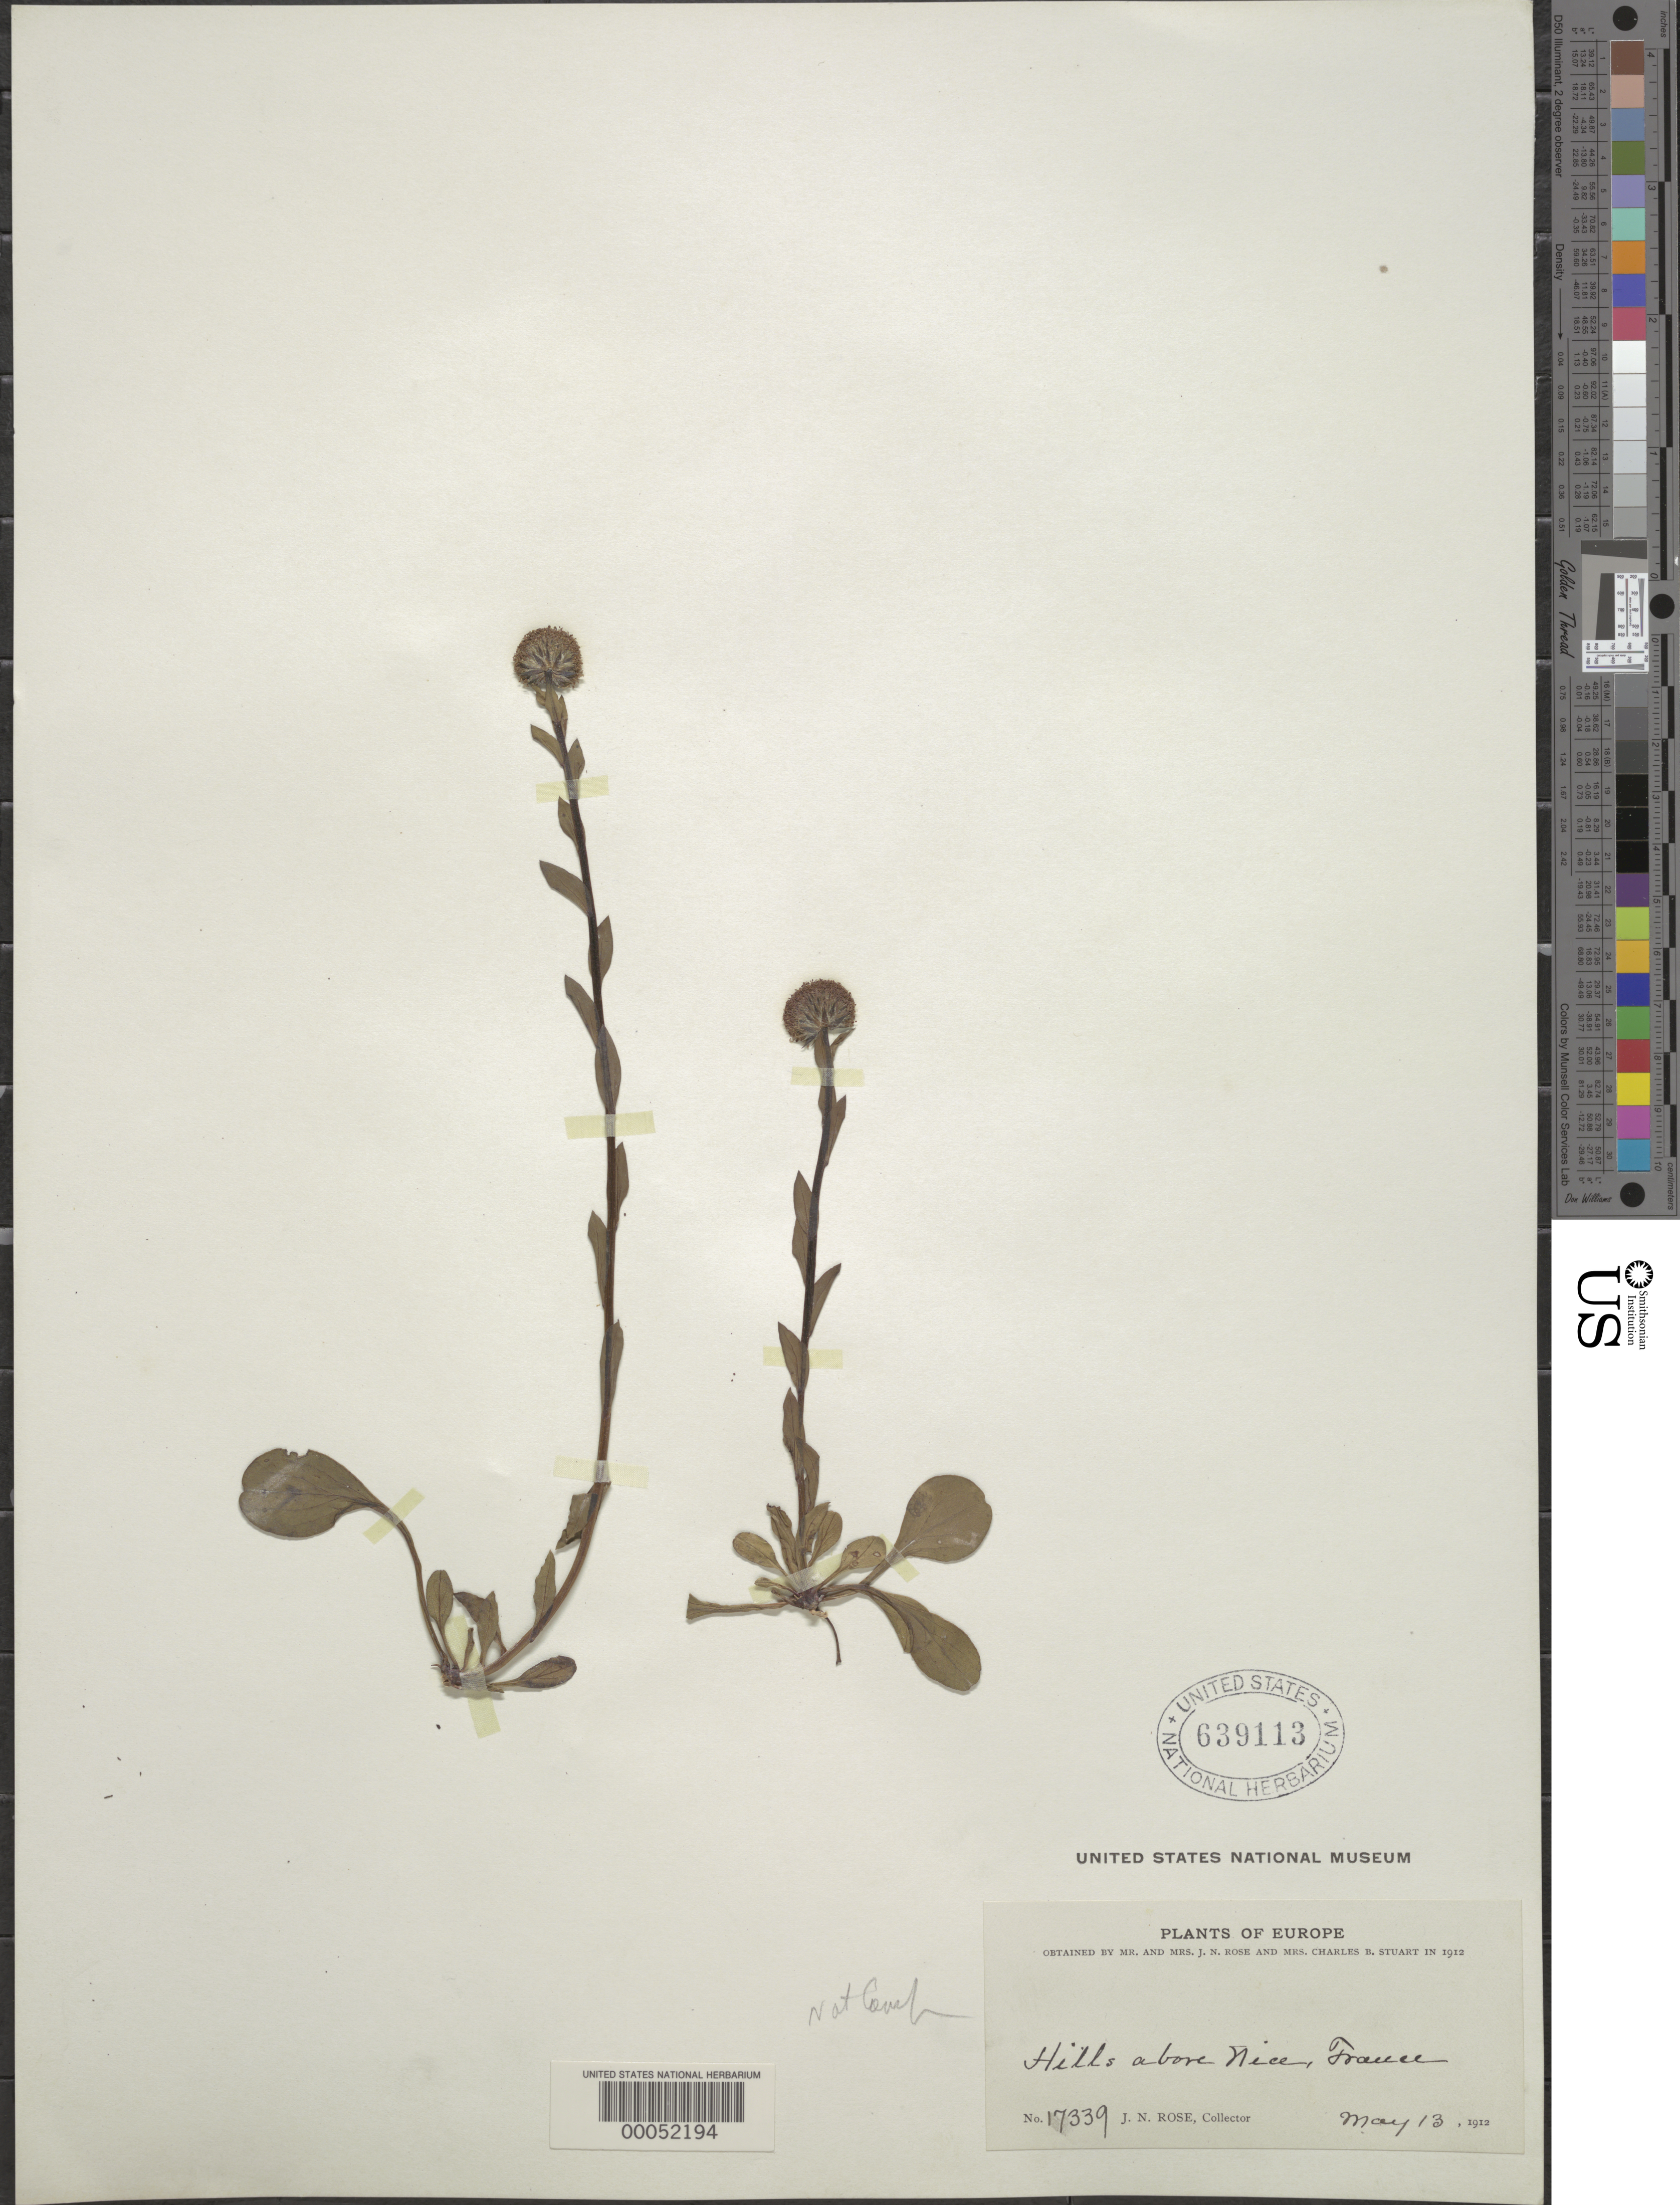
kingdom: Plantae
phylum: Tracheophyta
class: Magnoliopsida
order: Lamiales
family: Plantaginaceae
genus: Globularia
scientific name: Globularia sp.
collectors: J. N. Rose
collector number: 17339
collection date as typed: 13 May 1912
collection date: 1912-05-13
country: France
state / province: Provence-Alpes-Cote d'Azur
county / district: Alpes-Maritimes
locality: Hill above Nice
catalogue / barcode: US 639113